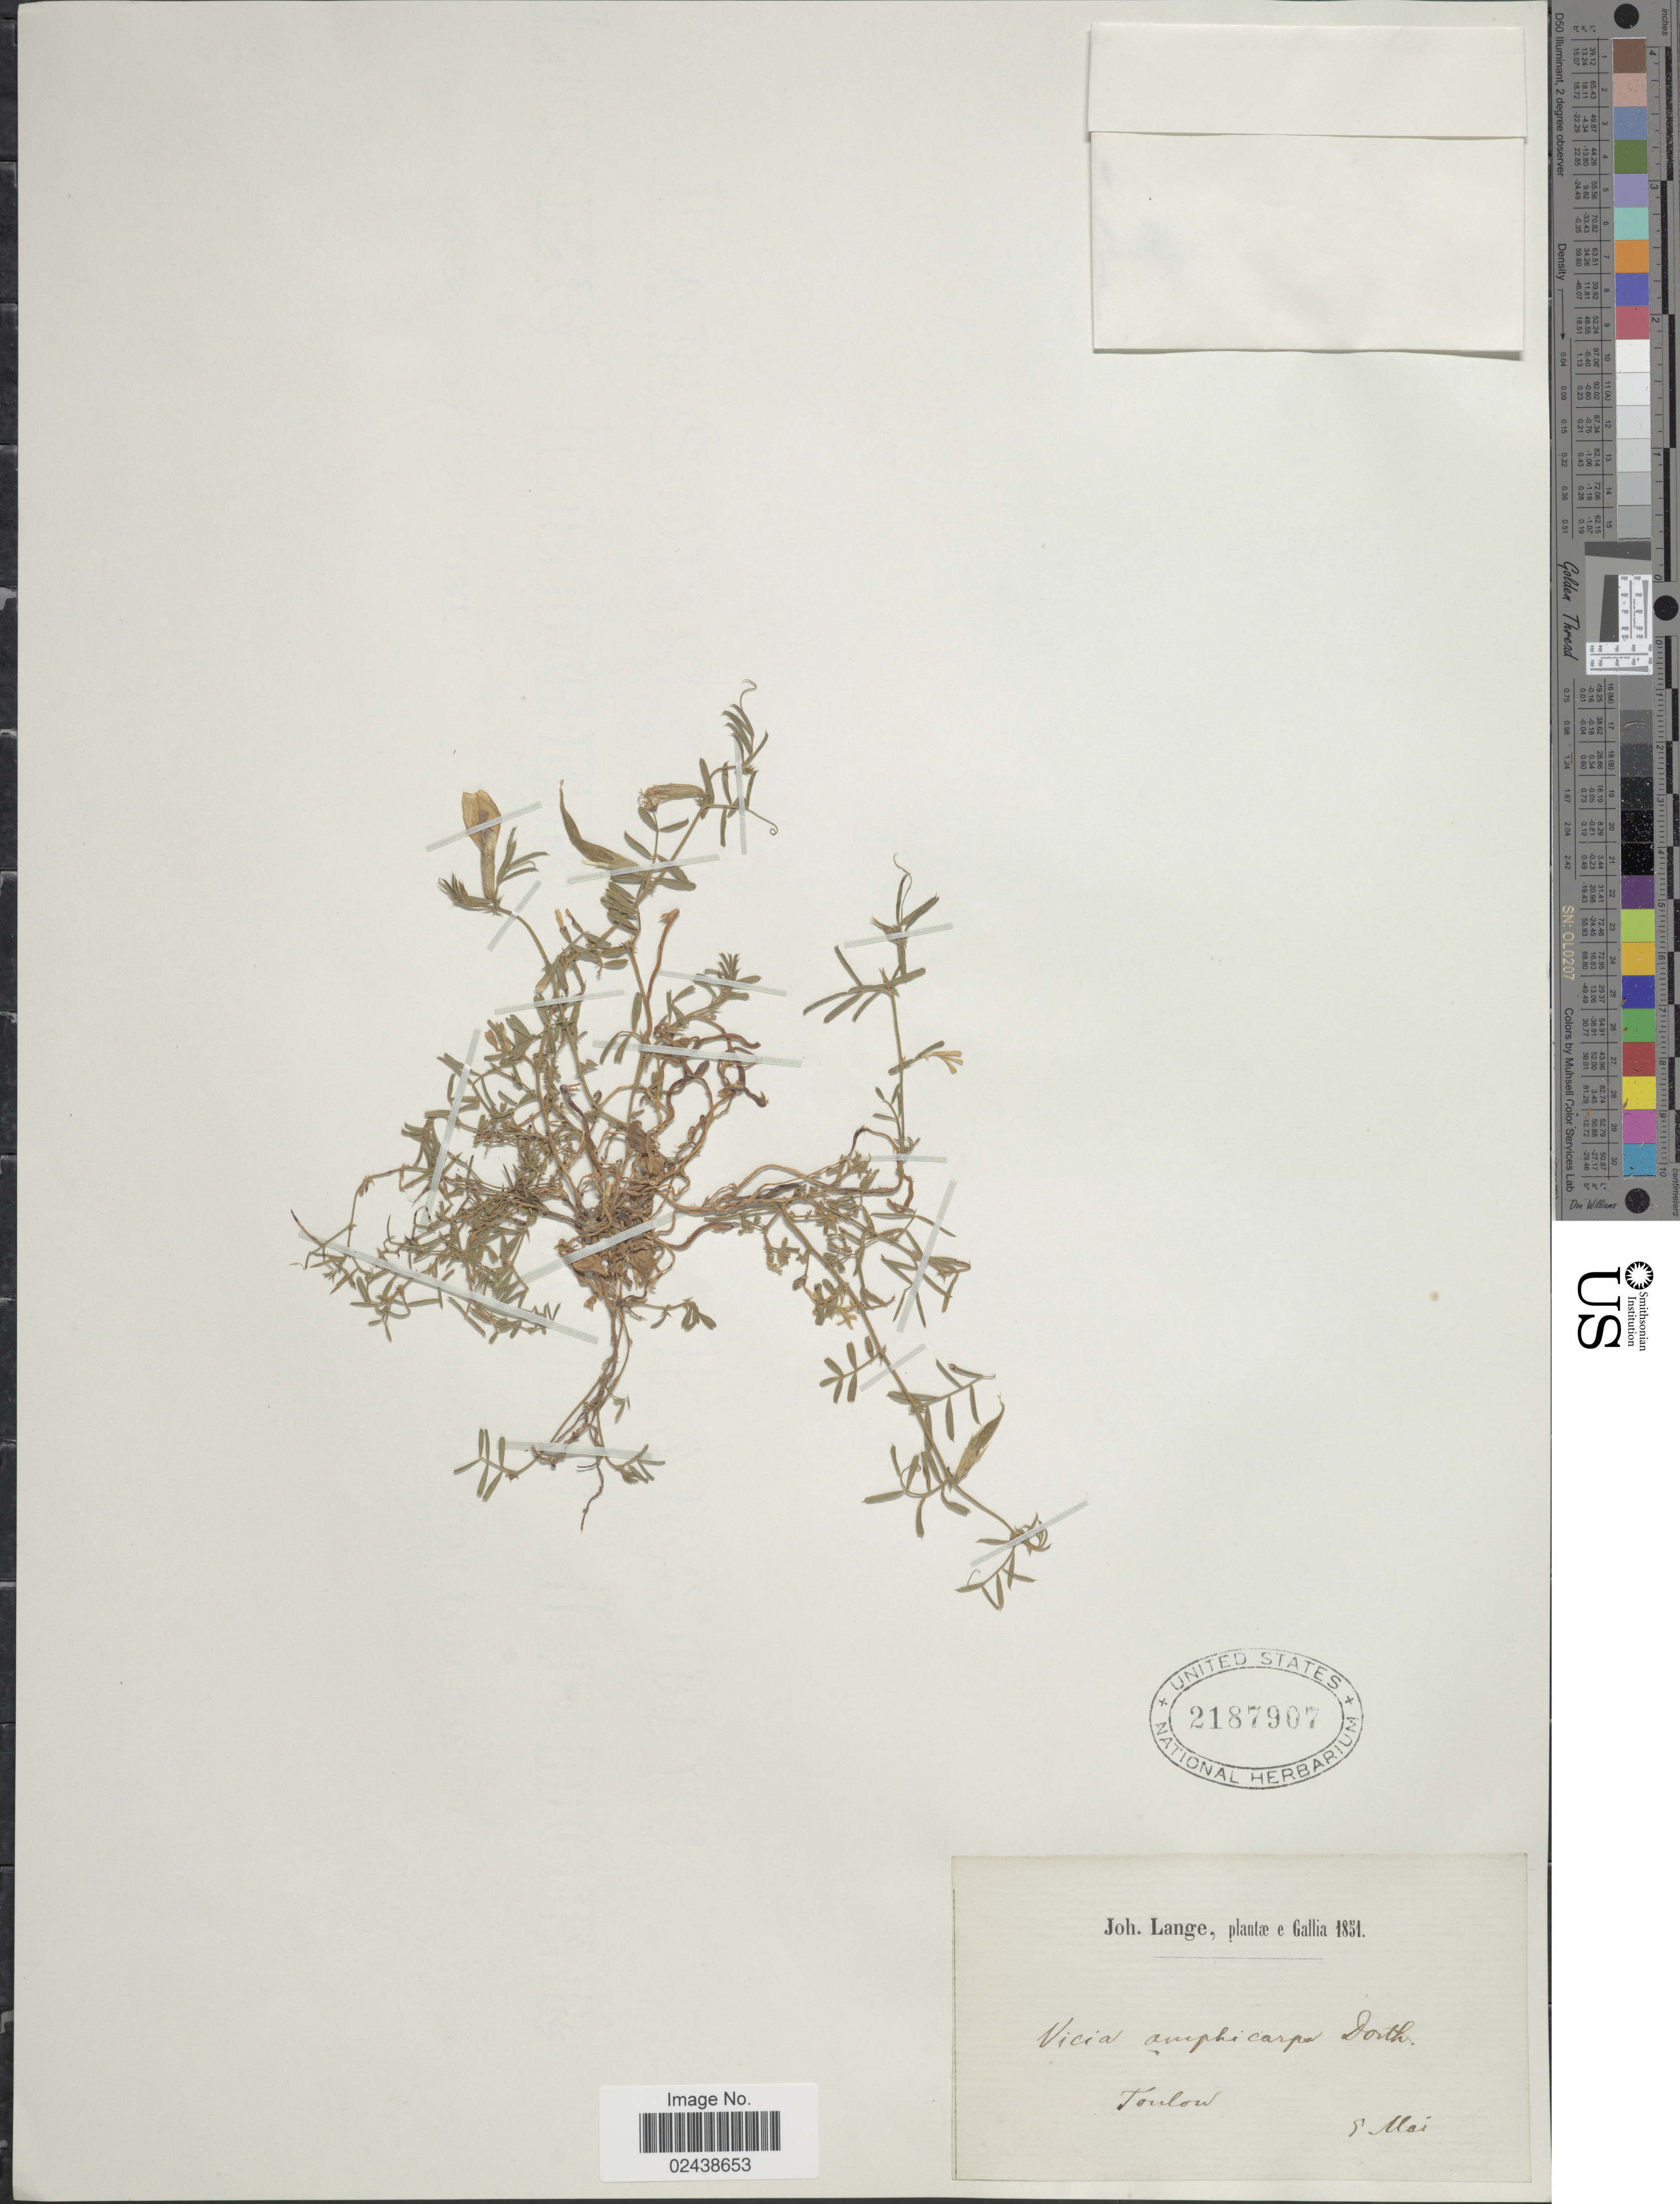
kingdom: Plantae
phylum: Tracheophyta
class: Magnoliopsida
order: Fabales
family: Fabaceae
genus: Vicia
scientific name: Vicia amphicarpa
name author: Batt.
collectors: J. Lange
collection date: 1851-05-05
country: France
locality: Gallia. Tonlow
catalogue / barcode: US 2187907